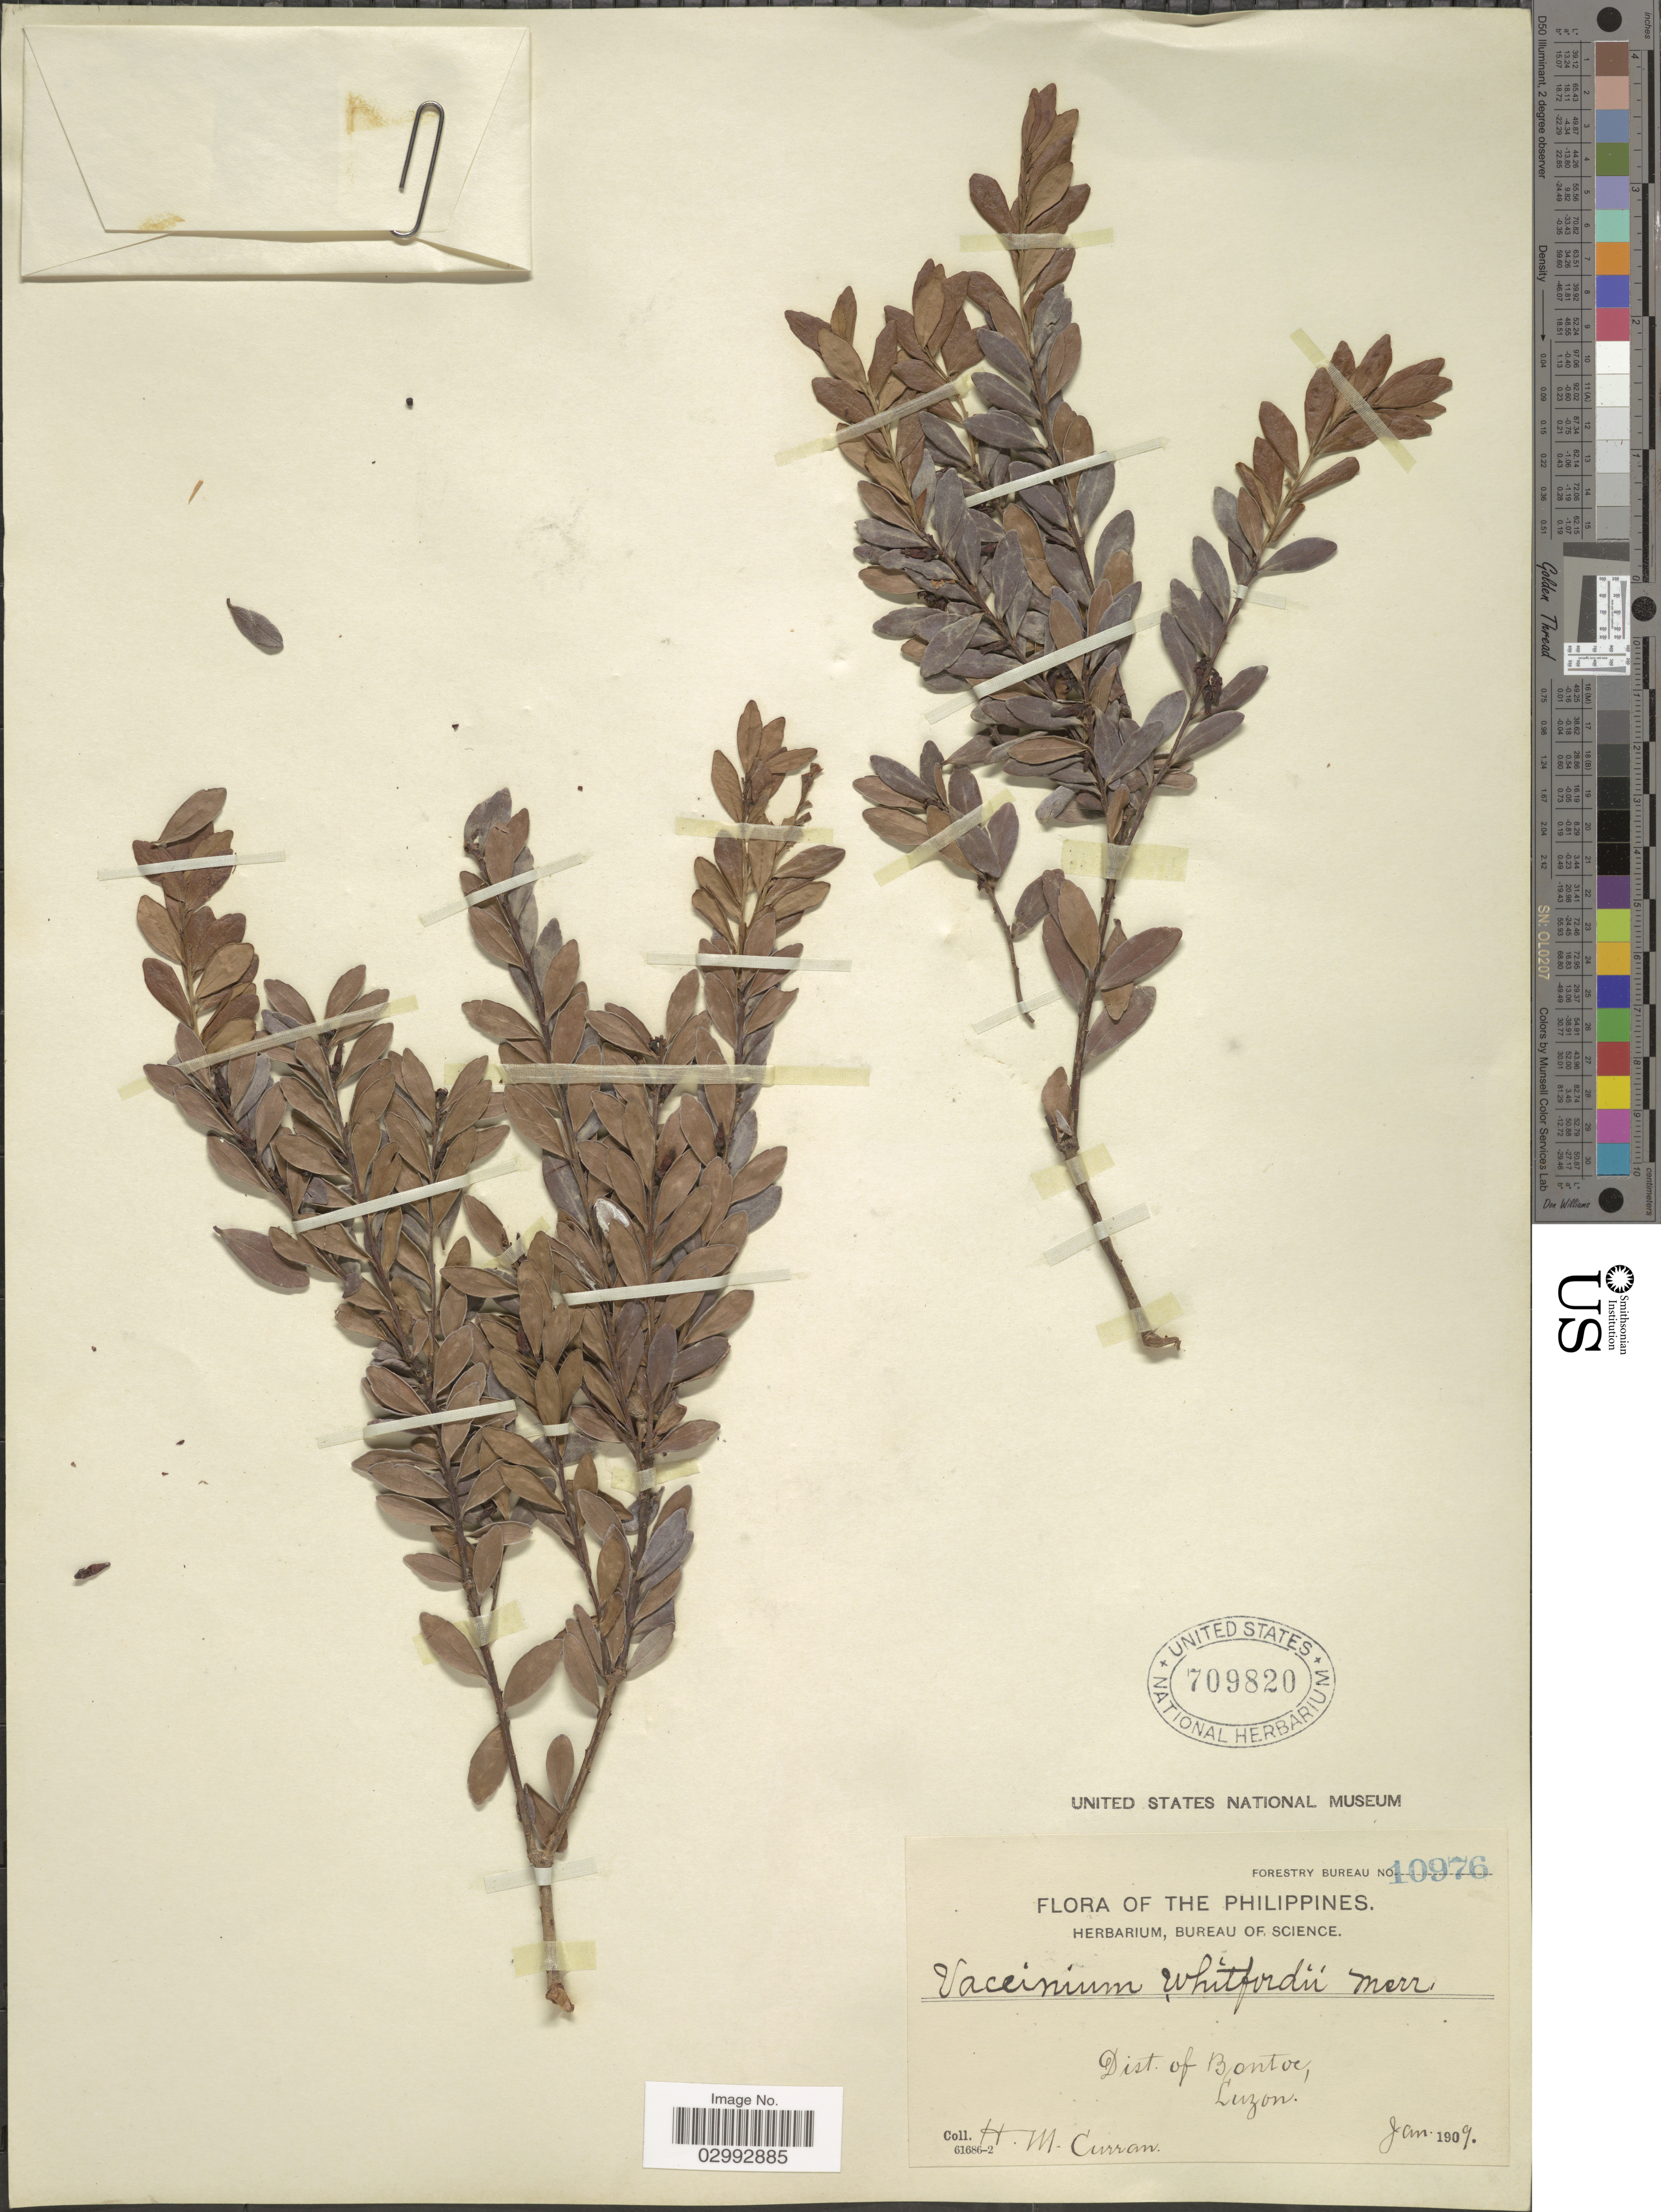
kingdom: Plantae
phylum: Tracheophyta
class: Magnoliopsida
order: Ericales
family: Ericaceae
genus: Vaccinium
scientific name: Vaccinium whitfordii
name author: Merr.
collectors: H. M. Curran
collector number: Forestry Bureau 10976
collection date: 1909-01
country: Philippines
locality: Dist. of Bontoc, Luzon.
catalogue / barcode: US 709820